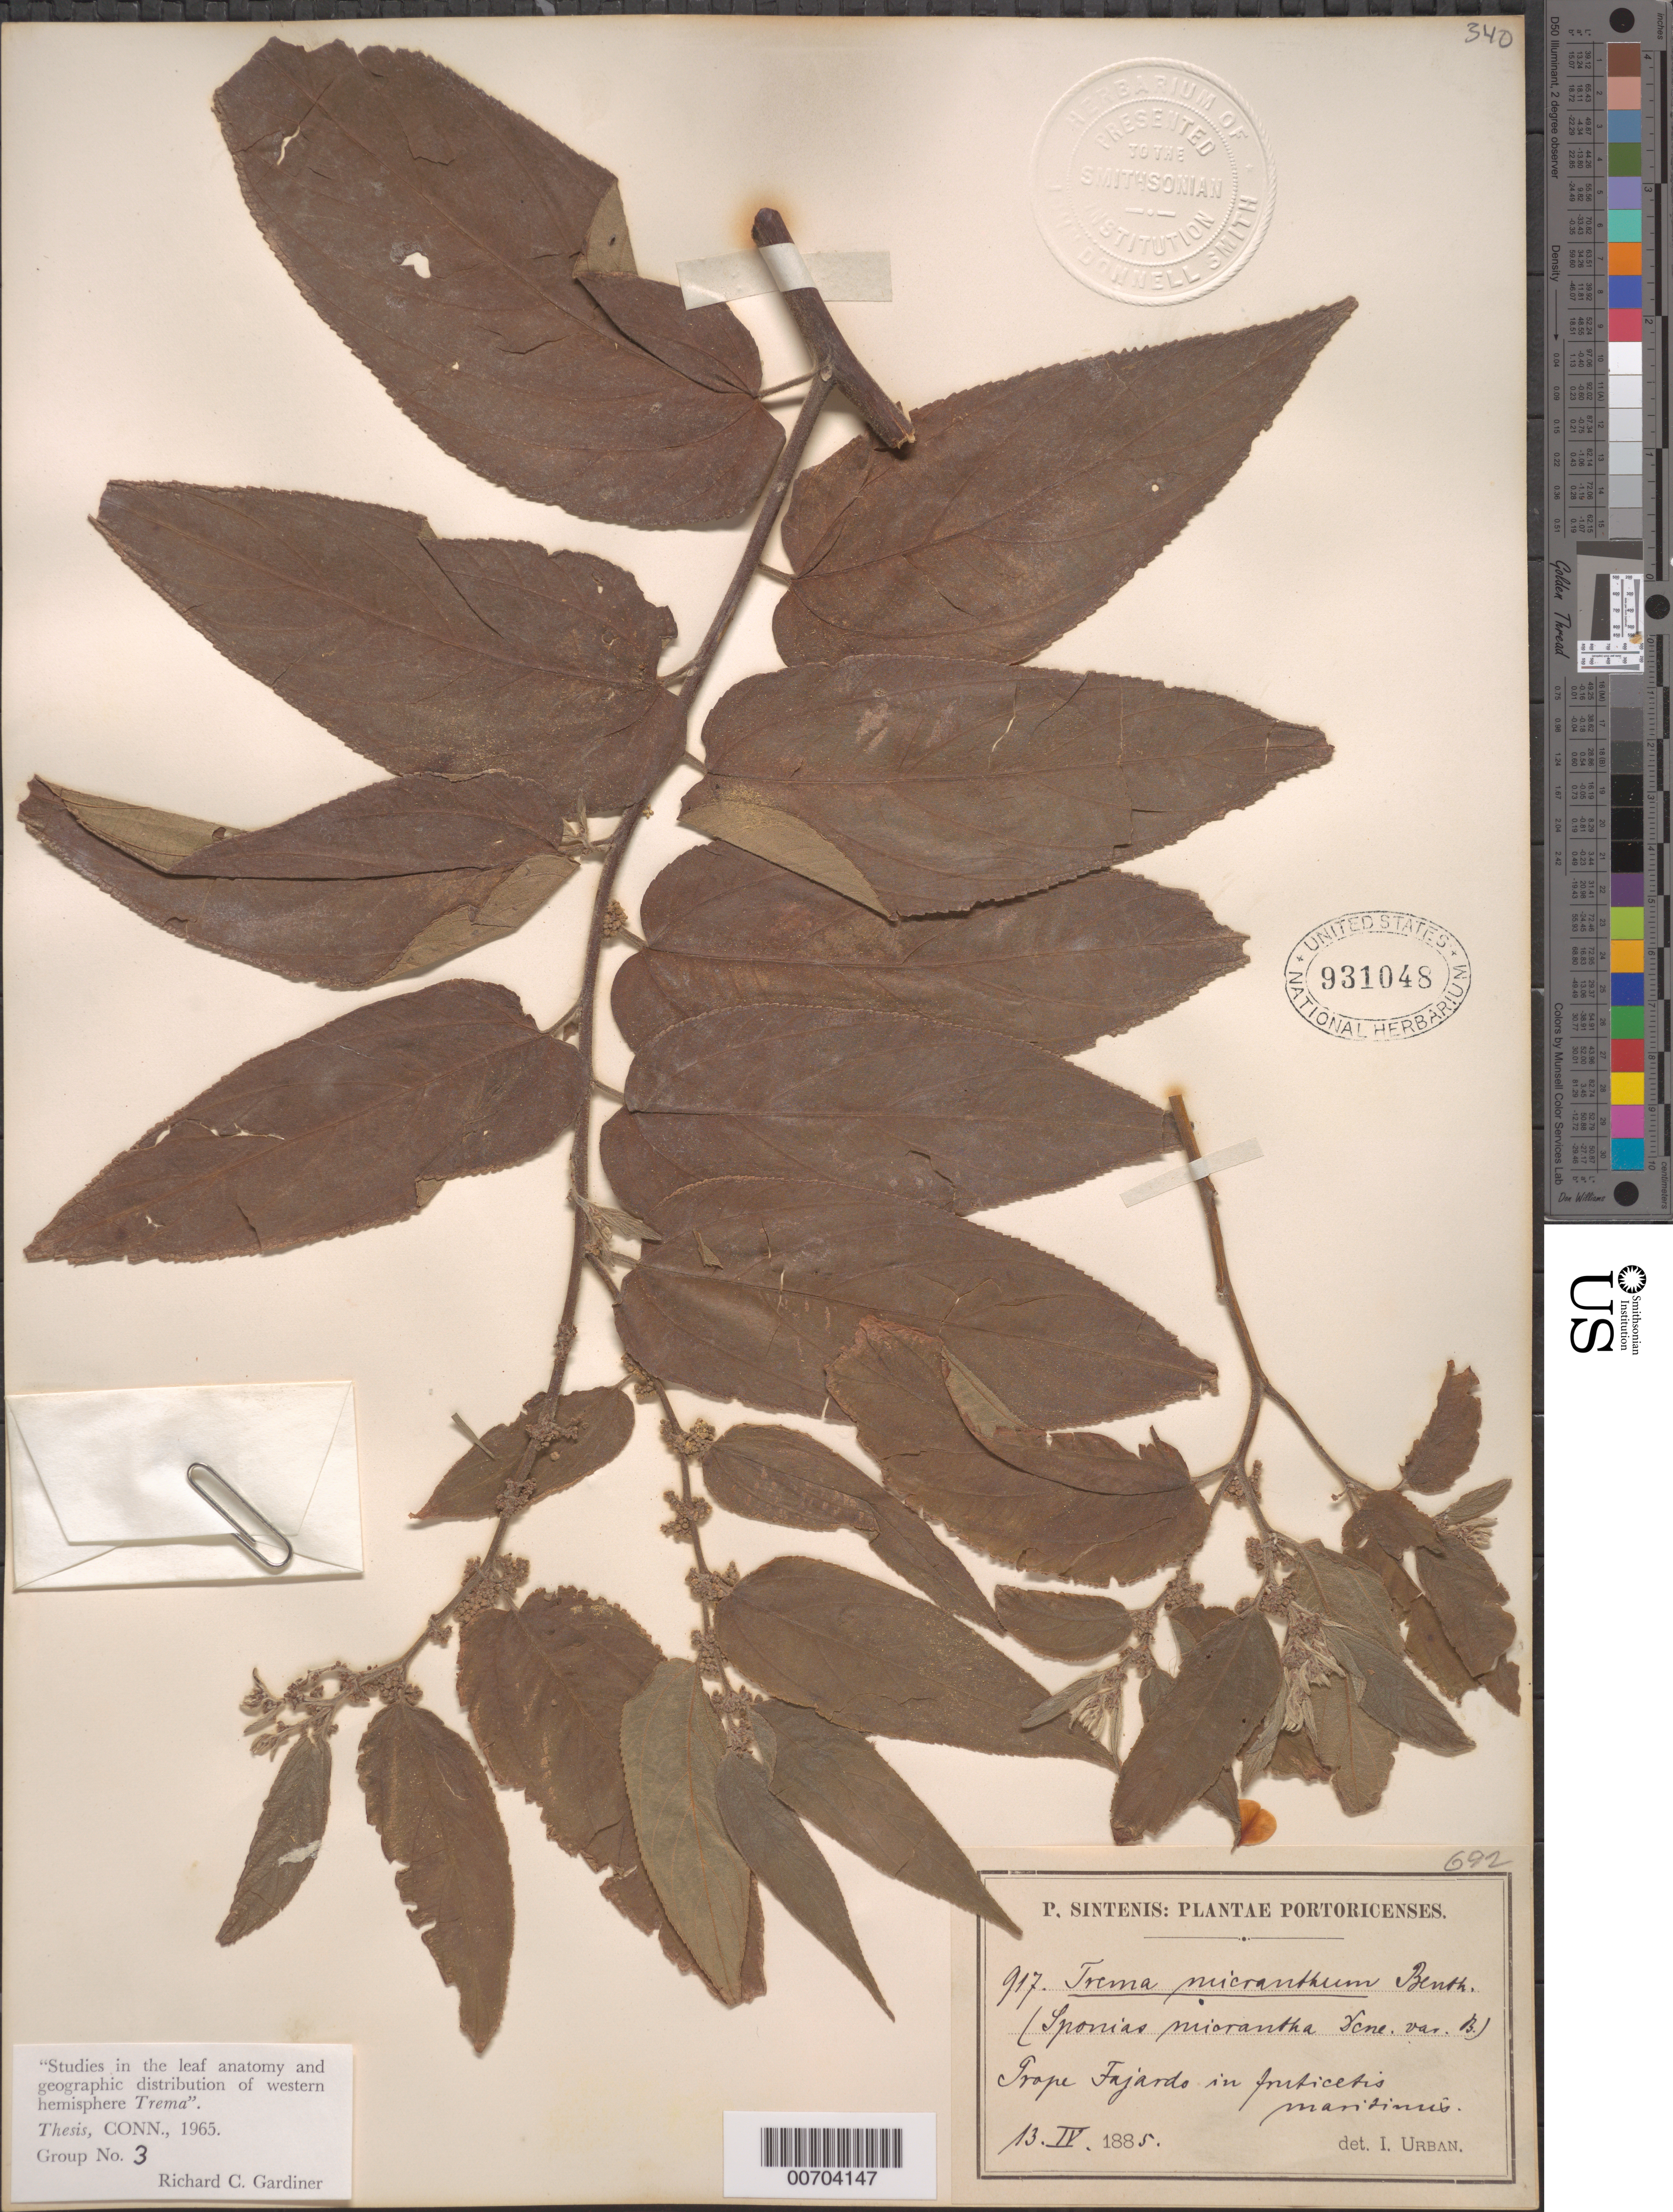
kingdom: Plantae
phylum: Tracheophyta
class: Magnoliopsida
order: Rosales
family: Cannabaceae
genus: Trema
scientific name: Trema micranthum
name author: (L.) Blume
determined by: Urban, Ignatz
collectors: P. Sintenis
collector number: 917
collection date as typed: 13 Apr 1885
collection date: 1885-04-13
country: Puerto Rico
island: Greater Antilles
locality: Prope Fajardo in fruticetis maritinus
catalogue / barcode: US 931048